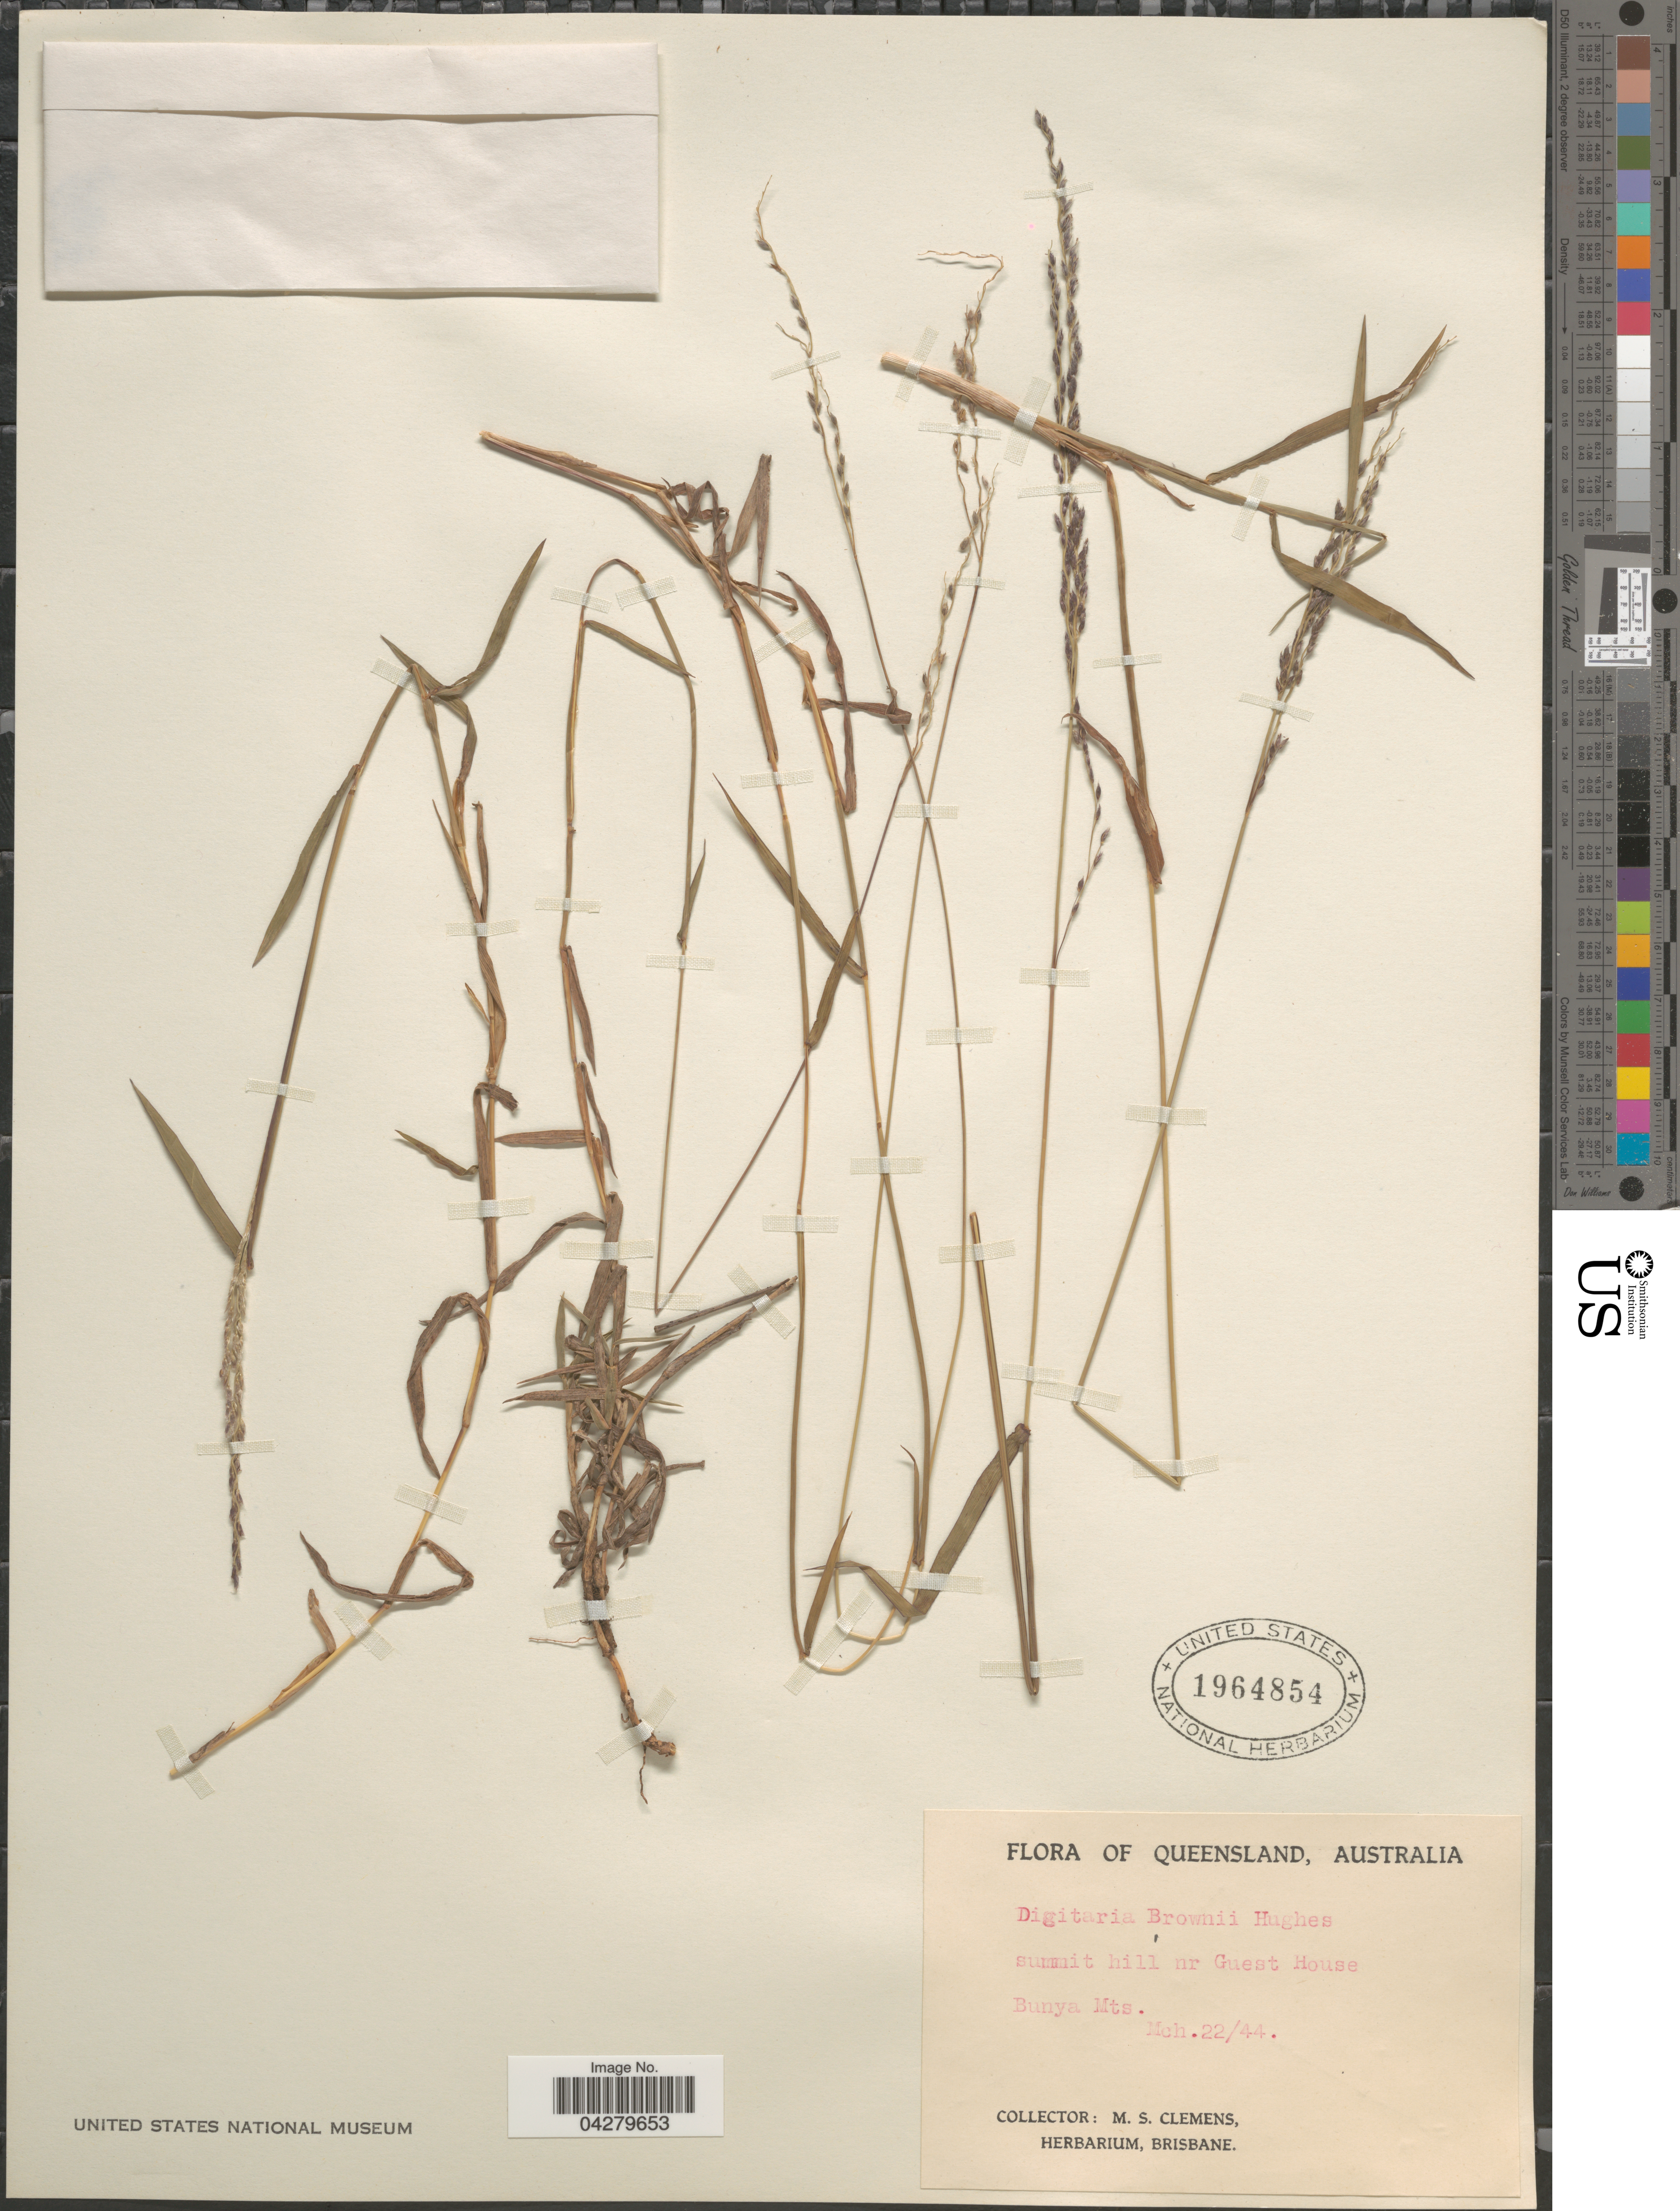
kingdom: Plantae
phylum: Tracheophyta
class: Liliopsida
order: Poales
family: Poaceae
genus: Digitaria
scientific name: Digitaria sanguinalis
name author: (L.) Scop.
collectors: M. S. Clemens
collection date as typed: Transcribed d/m/y: 22/3/44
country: Australia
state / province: Queensland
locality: Summit hill nr Guest House. Bunya Mts.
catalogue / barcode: US 1964854